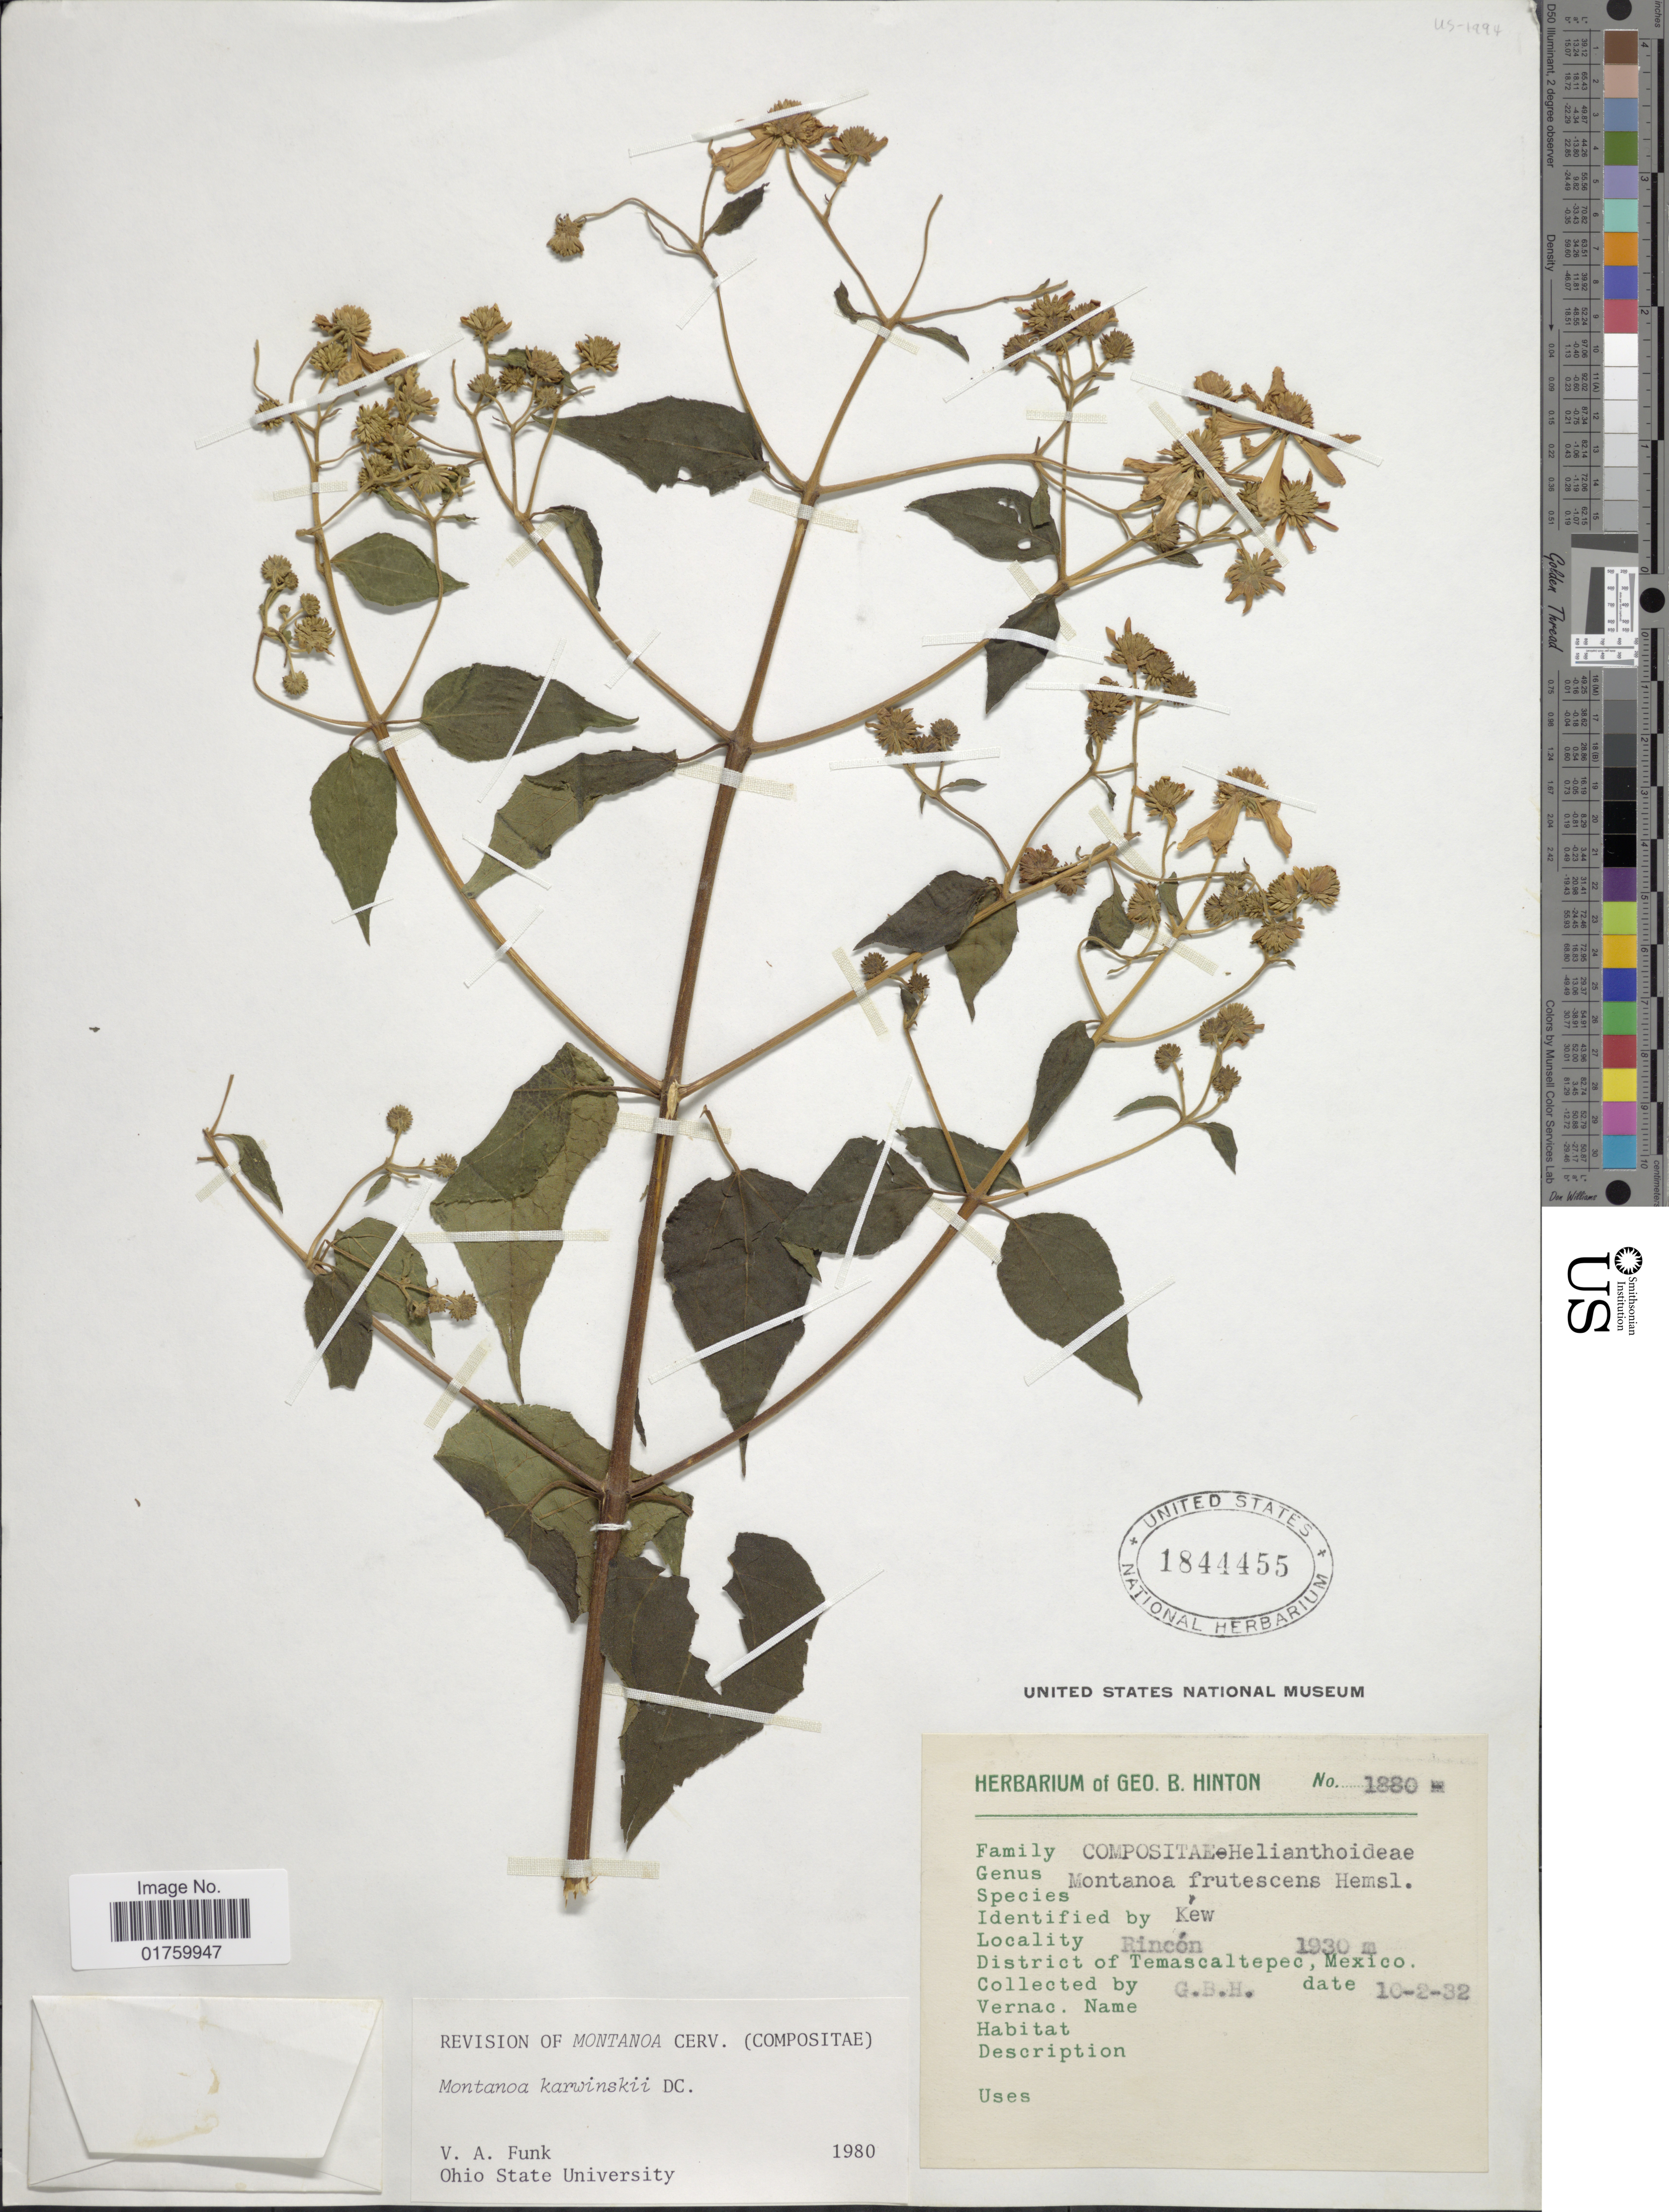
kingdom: Plantae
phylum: Tracheophyta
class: Magnoliopsida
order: Asterales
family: Asteraceae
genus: Montanoa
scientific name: Montanoa karwinskii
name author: DC.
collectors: G. B. Hinton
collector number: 1880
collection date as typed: Transcribed d/m/y: 2/10/32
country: Mexico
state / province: México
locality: Rincon, District of Temascaltepec.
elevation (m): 1930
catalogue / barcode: US 1844455